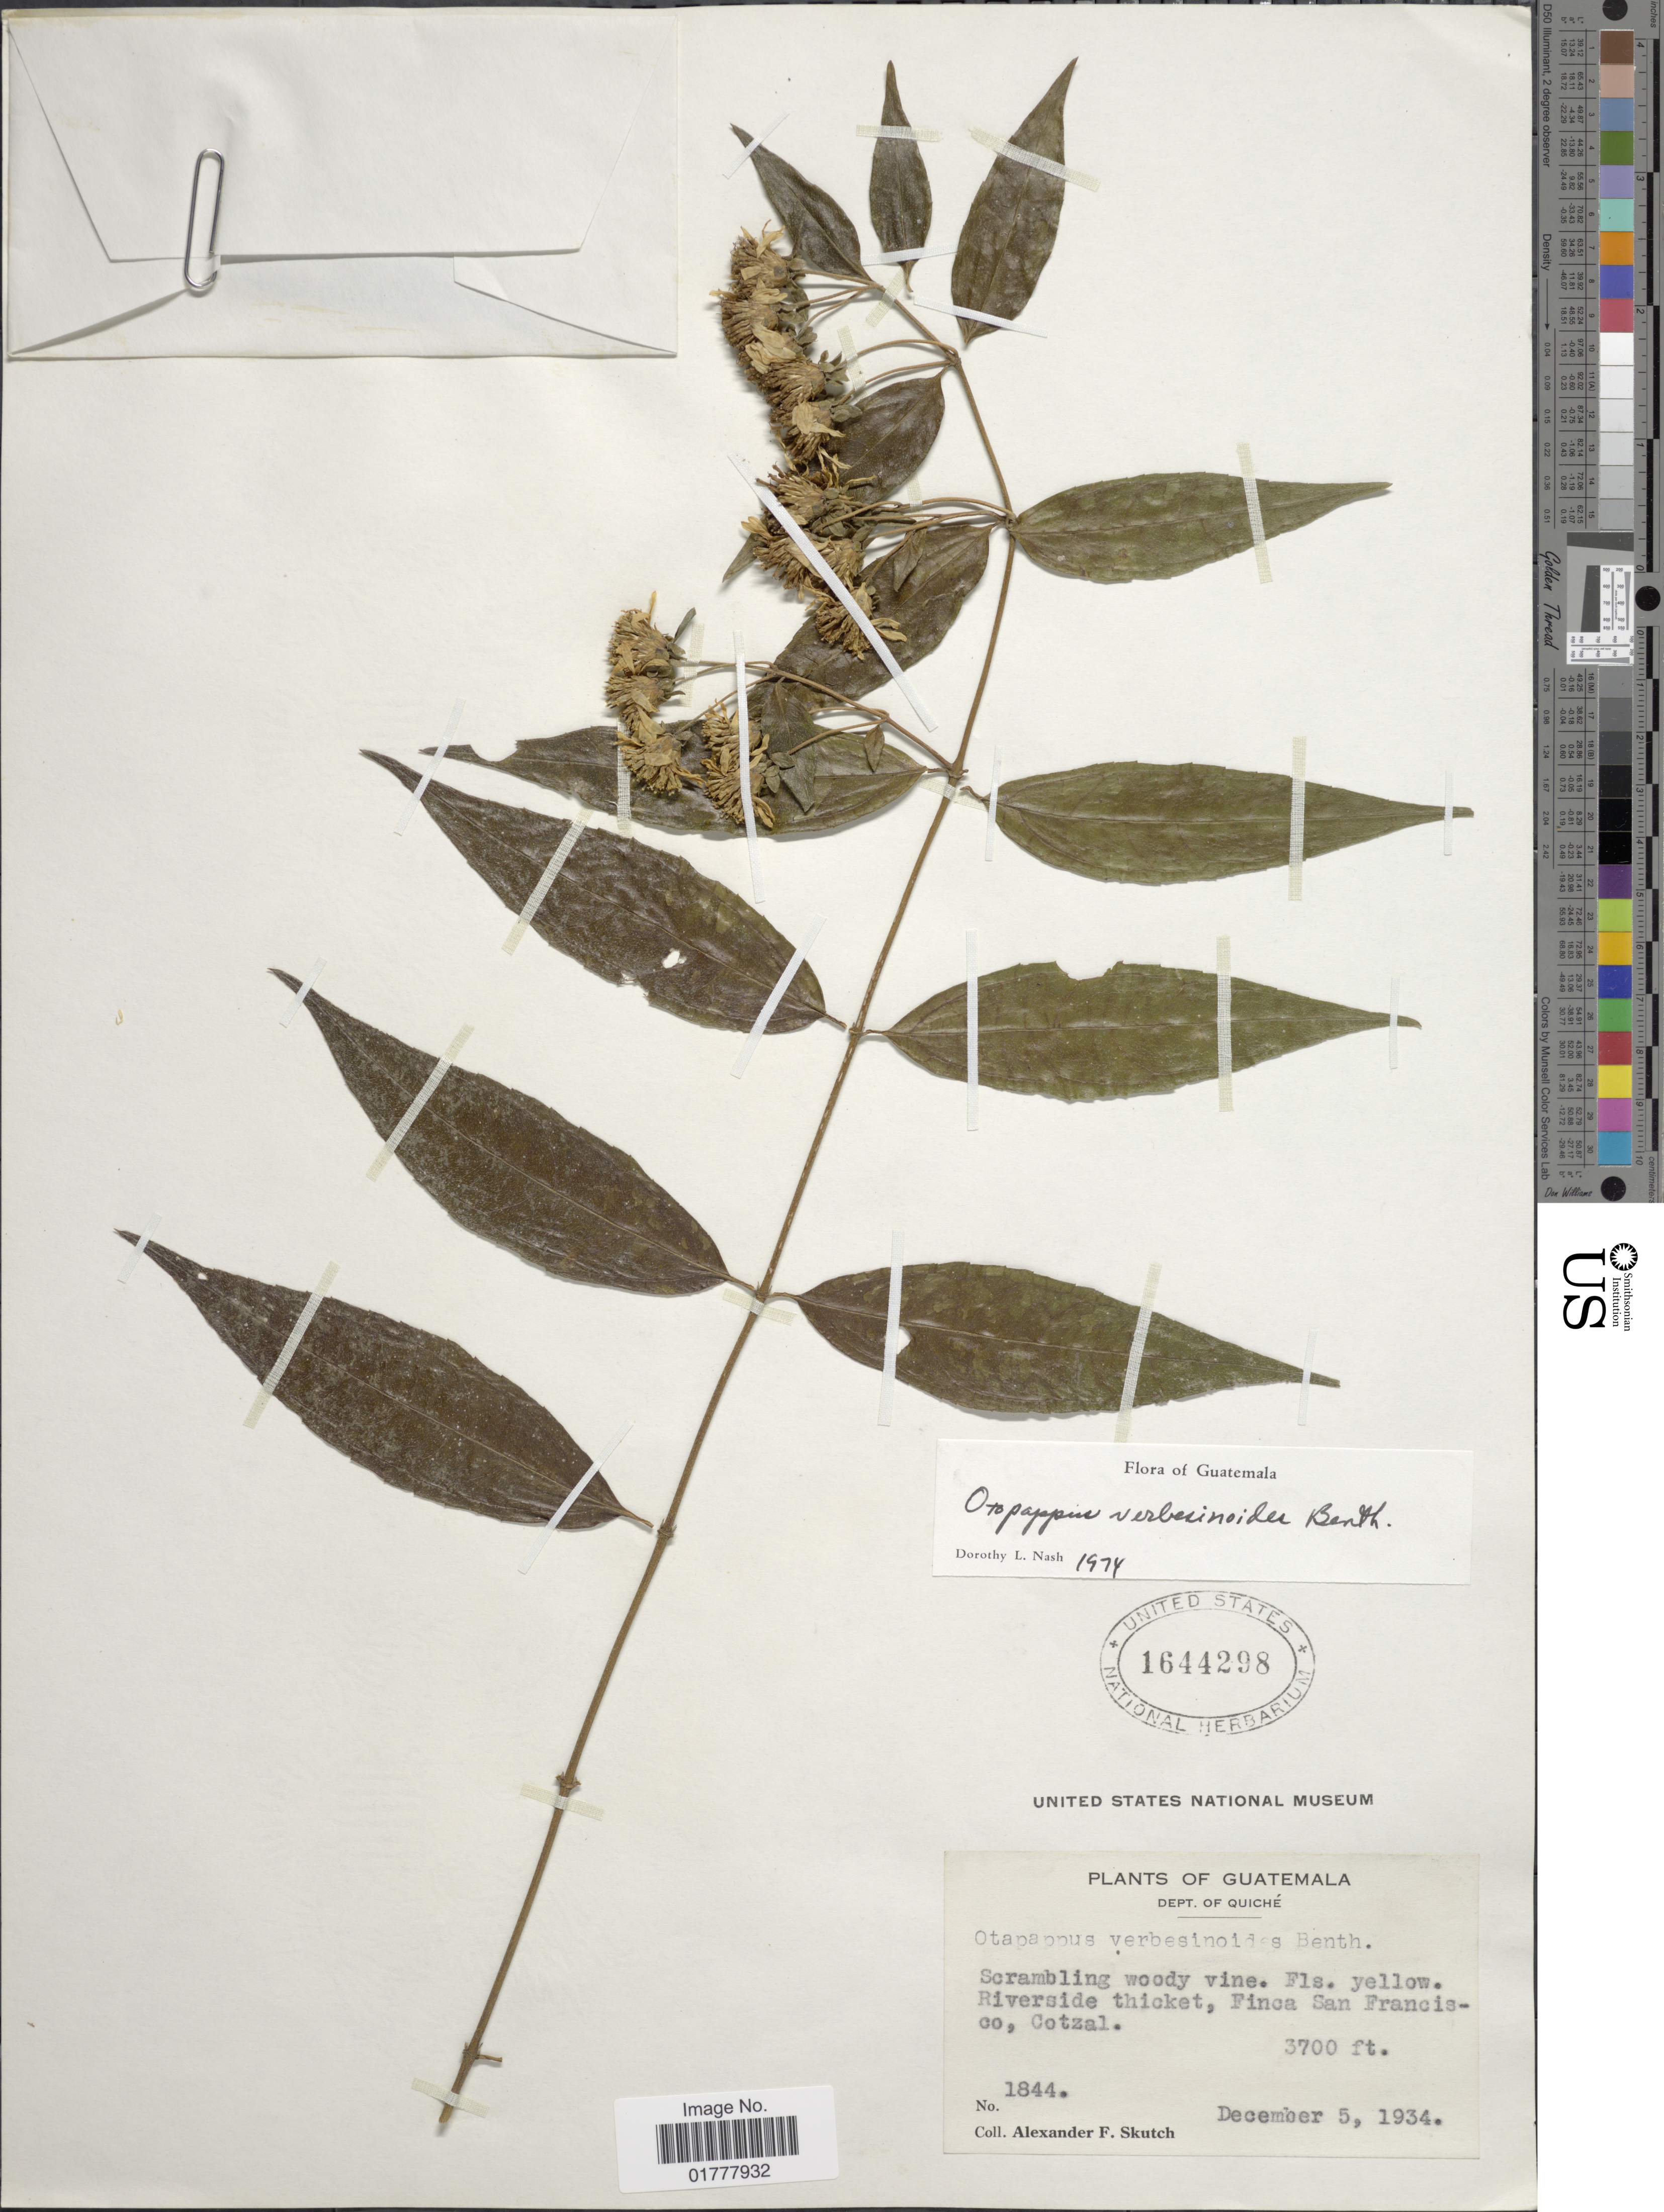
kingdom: Plantae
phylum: Tracheophyta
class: Magnoliopsida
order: Asterales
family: Asteraceae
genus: Otopappus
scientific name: Otopappus verbesinoides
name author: Benth.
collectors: A. F. Skutch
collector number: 1844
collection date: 1934-12-05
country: Guatemala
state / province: El Quiché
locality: Dept. of Quiche, Riverside thickets, Finca San Francisco, Cotzal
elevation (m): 1128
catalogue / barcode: US 1644298